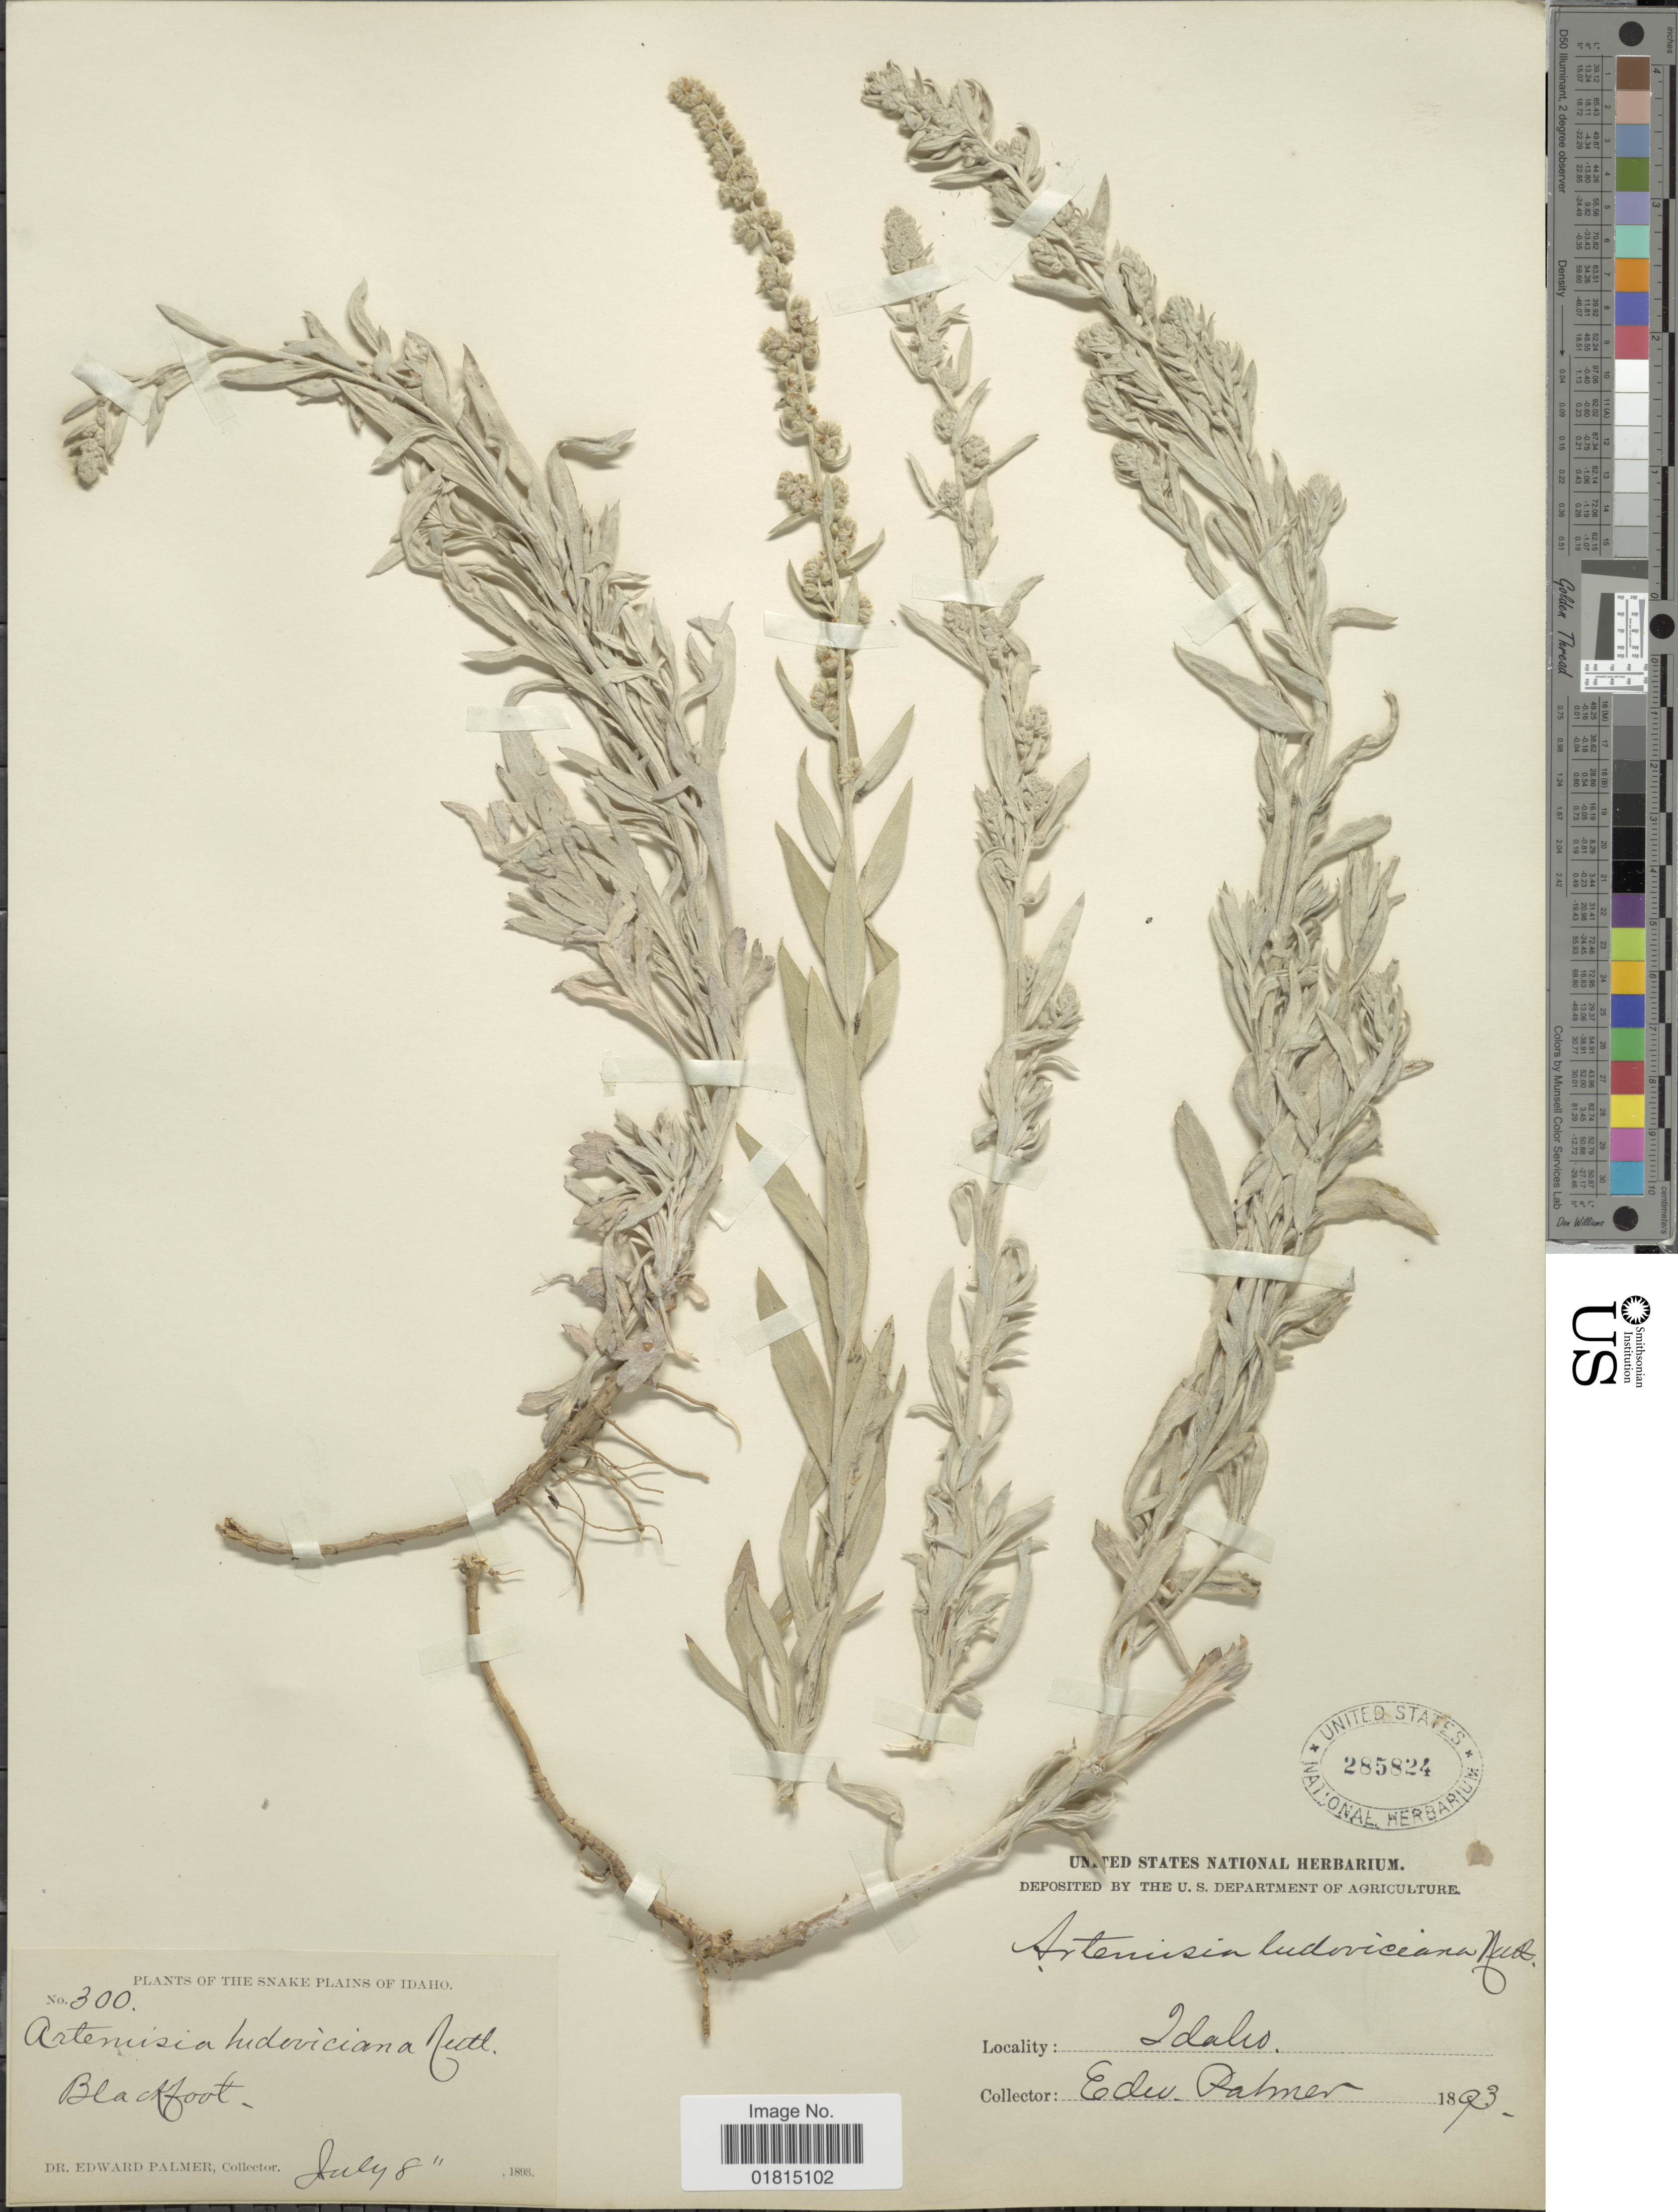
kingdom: Plantae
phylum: Tracheophyta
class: Magnoliopsida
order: Asterales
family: Asteraceae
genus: Artemisia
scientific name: Artemisia diversifolia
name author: Rydb.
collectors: E. Palmer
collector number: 300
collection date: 1893-07-08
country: United States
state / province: Idaho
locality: Snake plains of Idaho. Blackfoot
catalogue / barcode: US 285824